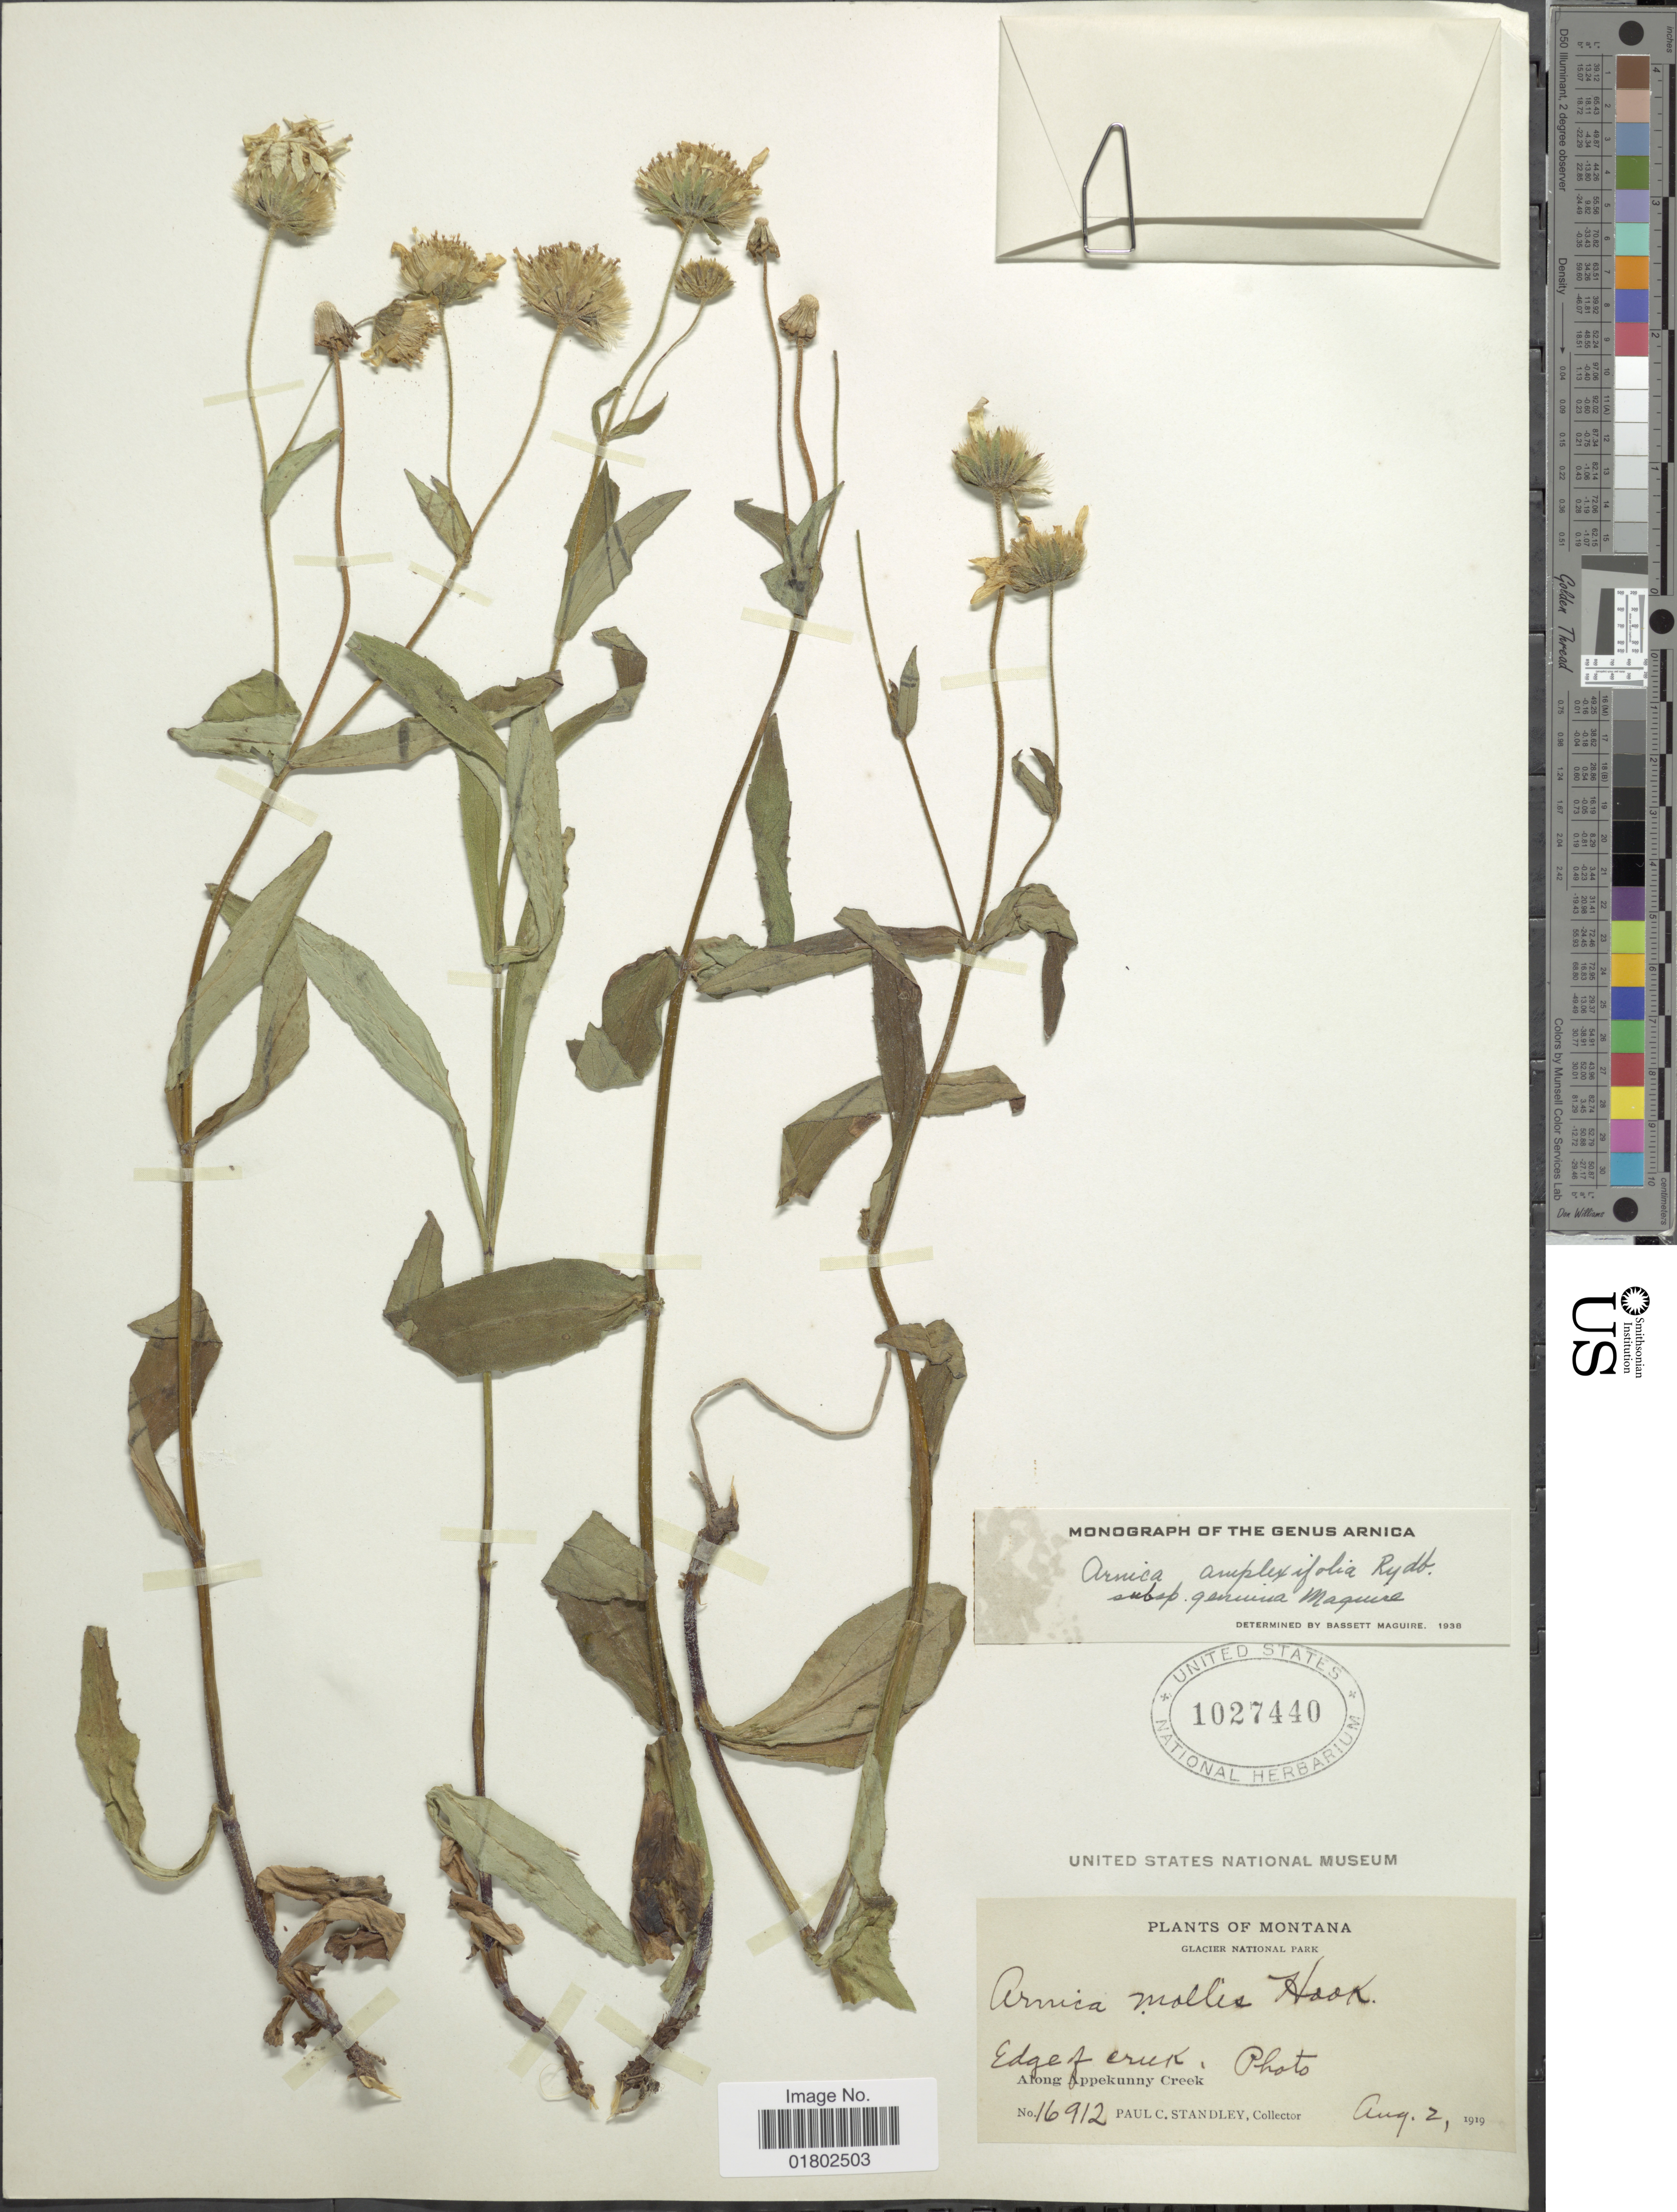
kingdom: Plantae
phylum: Tracheophyta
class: Magnoliopsida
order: Asterales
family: Asteraceae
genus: Arnica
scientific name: Arnica amplexifolia subsp. genuina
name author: Maguire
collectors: P. C. Standley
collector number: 16912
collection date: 1919-08-02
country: United States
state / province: Montana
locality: Edge of Creek, along Appekunny Creek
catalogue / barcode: US 1027440